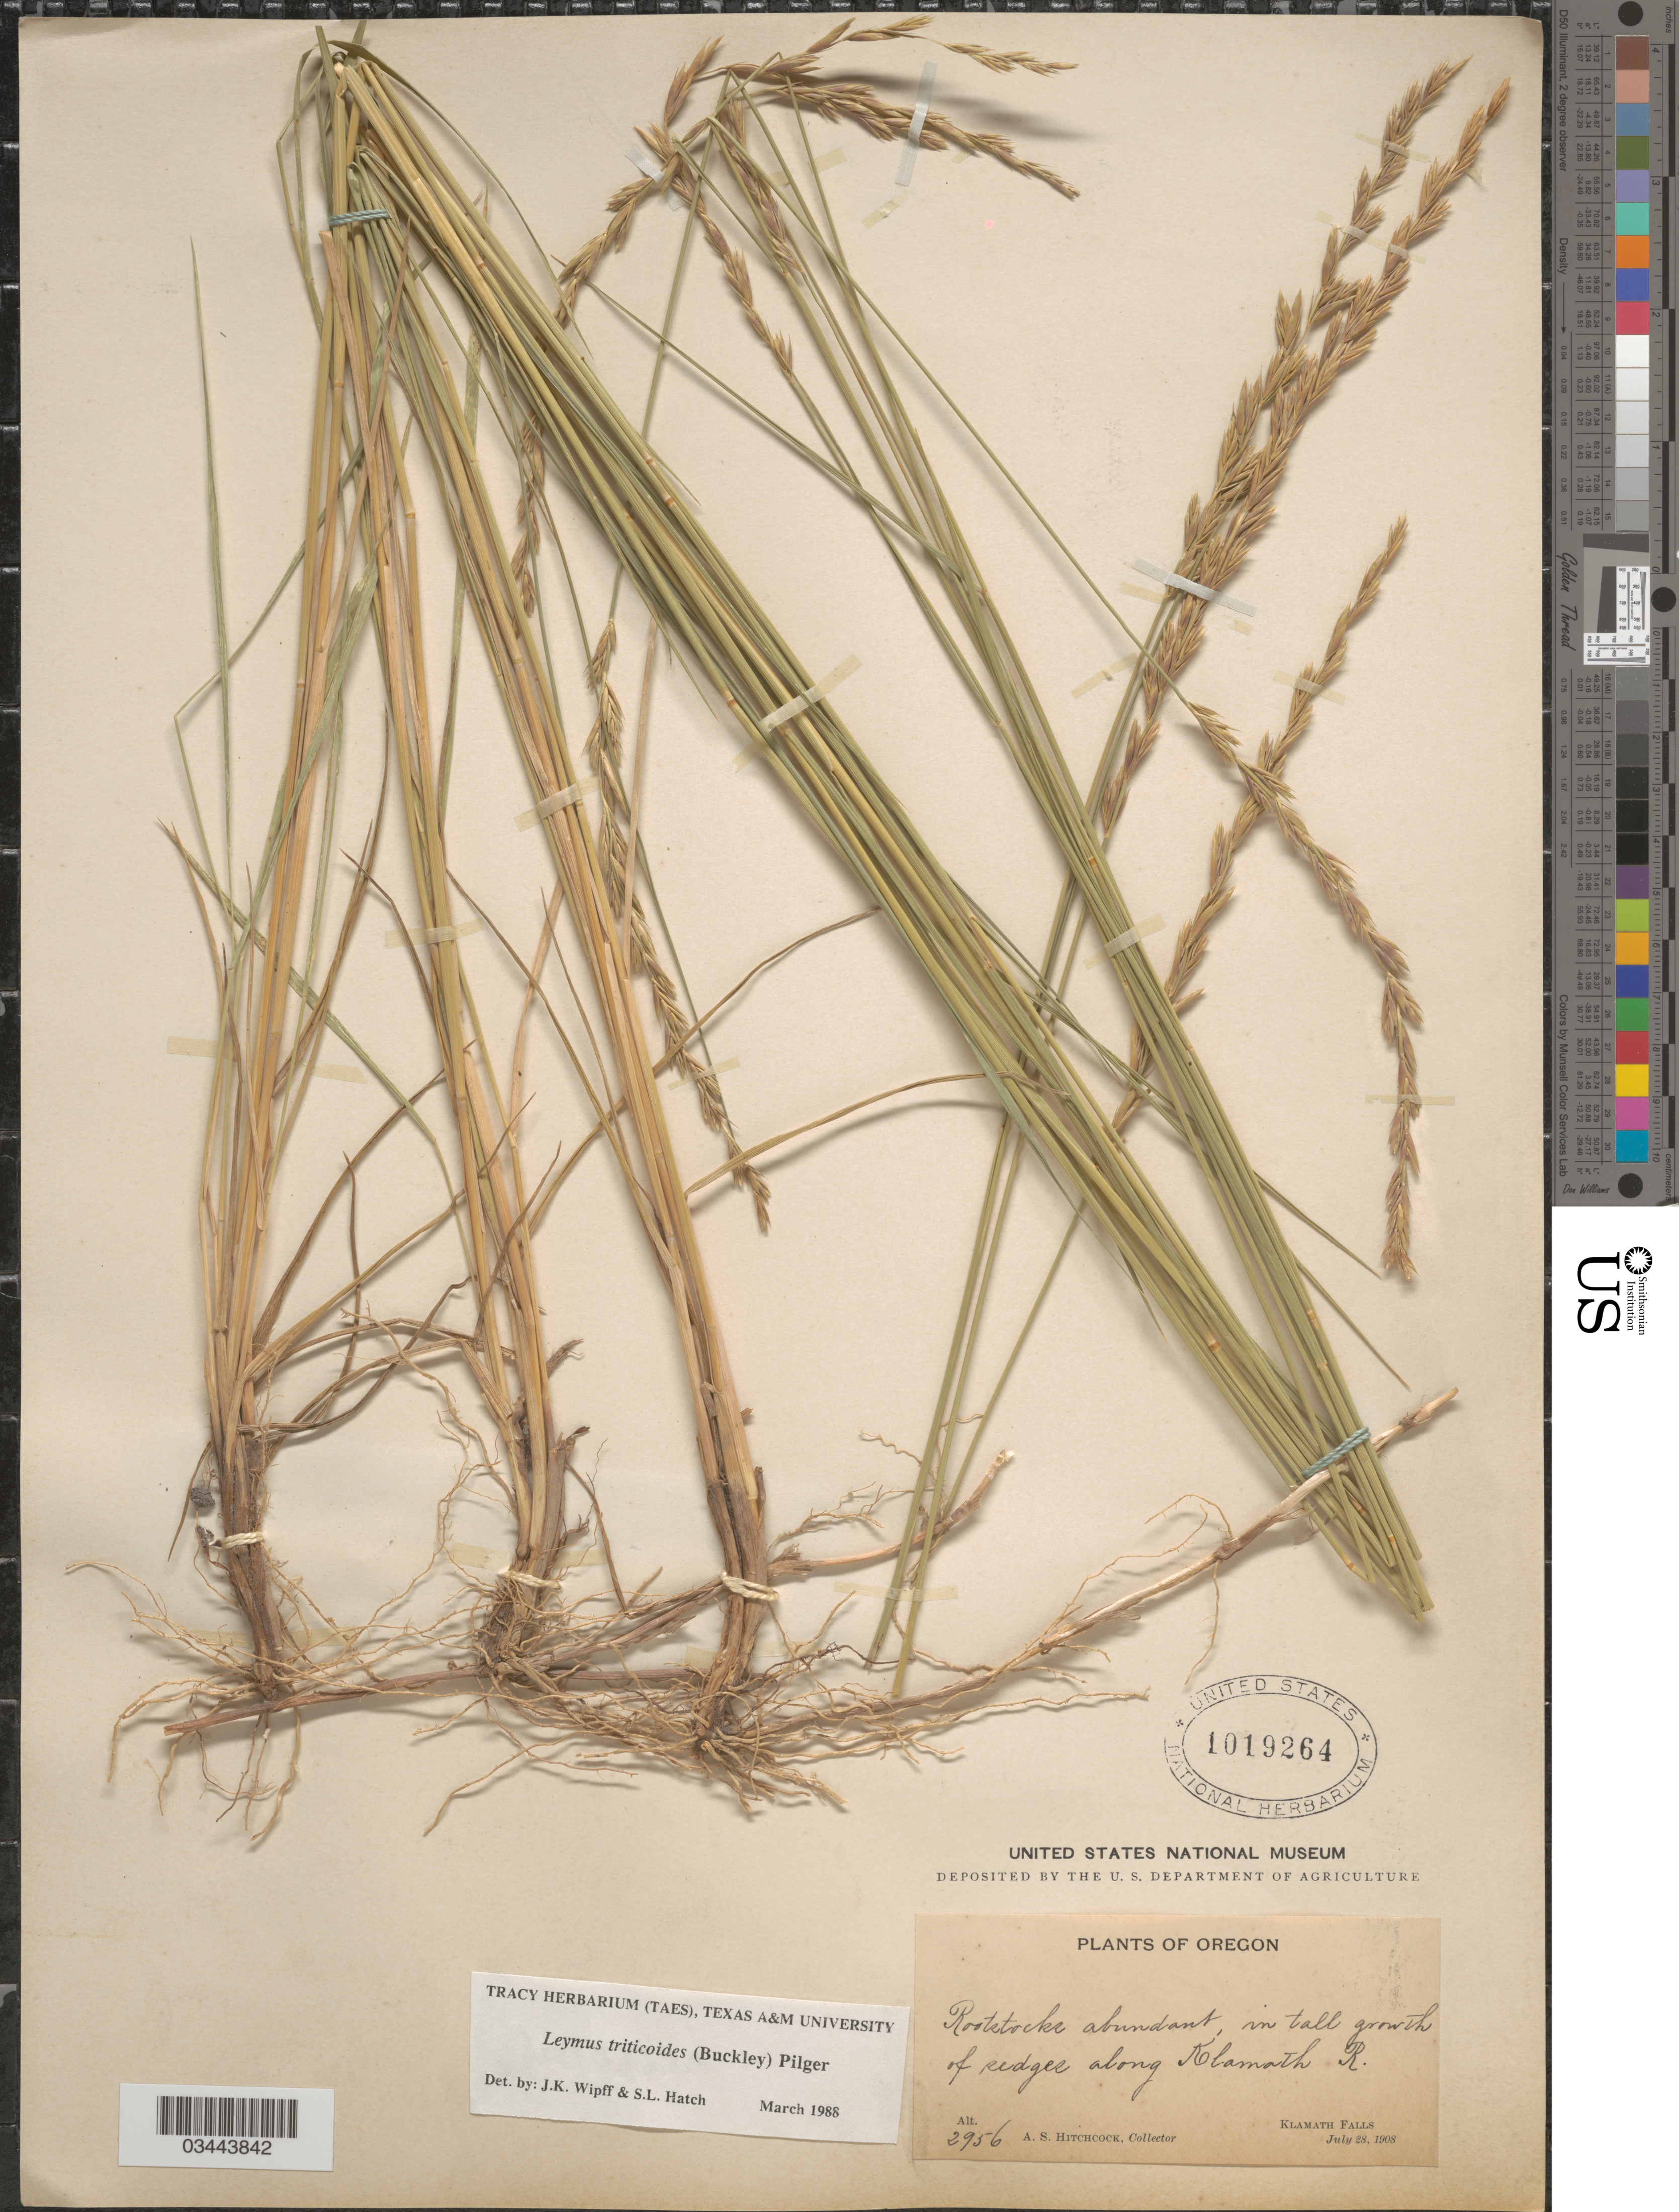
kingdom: Plantae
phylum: Tracheophyta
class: Liliopsida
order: Poales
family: Poaceae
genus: Leymus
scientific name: Leymus triticoides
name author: (Buckley) Pilg.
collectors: A. S. Hitchcock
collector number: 2956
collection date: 1908-07-28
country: United States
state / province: Oregon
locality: In tall growth of sedges along Klamath R. Klamath Falls.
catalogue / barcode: US 1019264